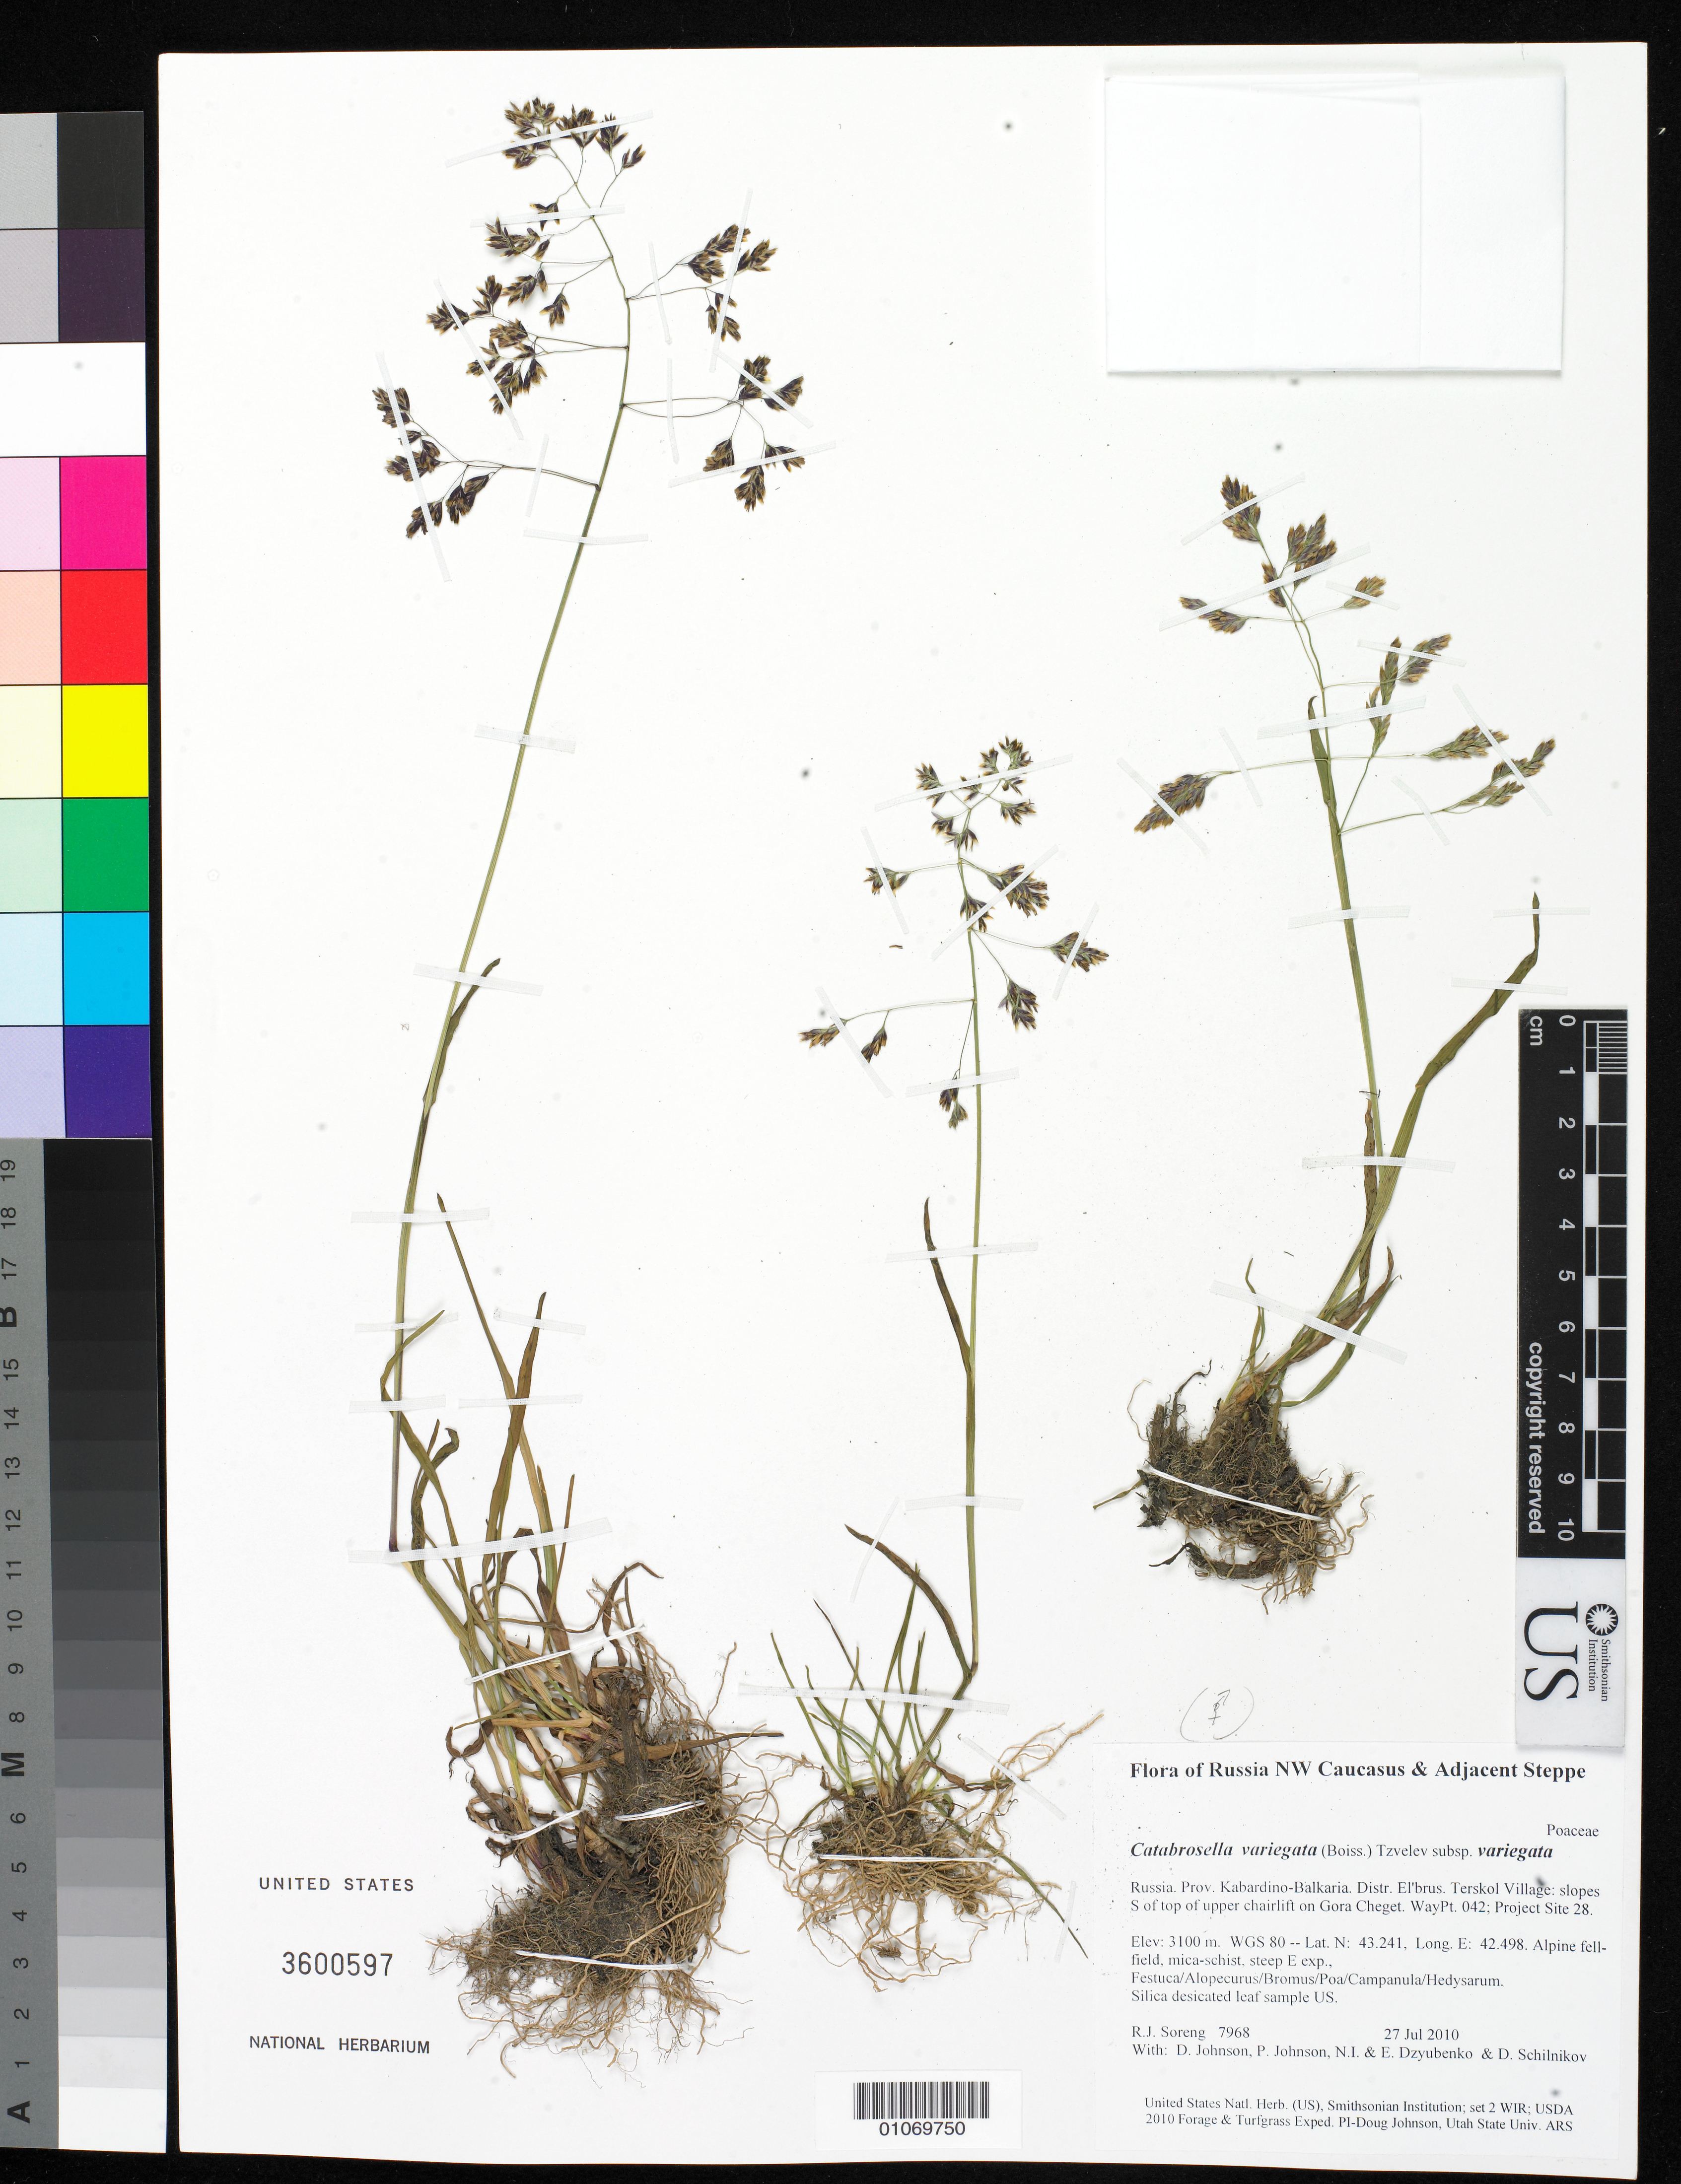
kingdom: Plantae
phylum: Tracheophyta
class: Liliopsida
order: Poales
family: Poaceae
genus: Catabrosella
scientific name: Catabrosella variegata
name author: (Boiss.) Tzvelev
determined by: Poaceae Reorganization Project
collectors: R. J. Soreng, D. Johnson, P. Johnson, N. Dzyubenko, E. Dzyubenko & D. Schilnikov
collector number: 7968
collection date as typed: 27 Jul 2010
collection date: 2010-07-27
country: Russian Federation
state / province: Kabardino-Balkar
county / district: El'brus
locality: Terskol Village: slopes S of top of upper chairlift on Gora Cheget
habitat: Alpine fell-field, mica-schist, steep E exp., Festuca/Alopecurus/Bromus/Poa/Campanula/Hedysarum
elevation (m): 3100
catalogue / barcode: US 3600597